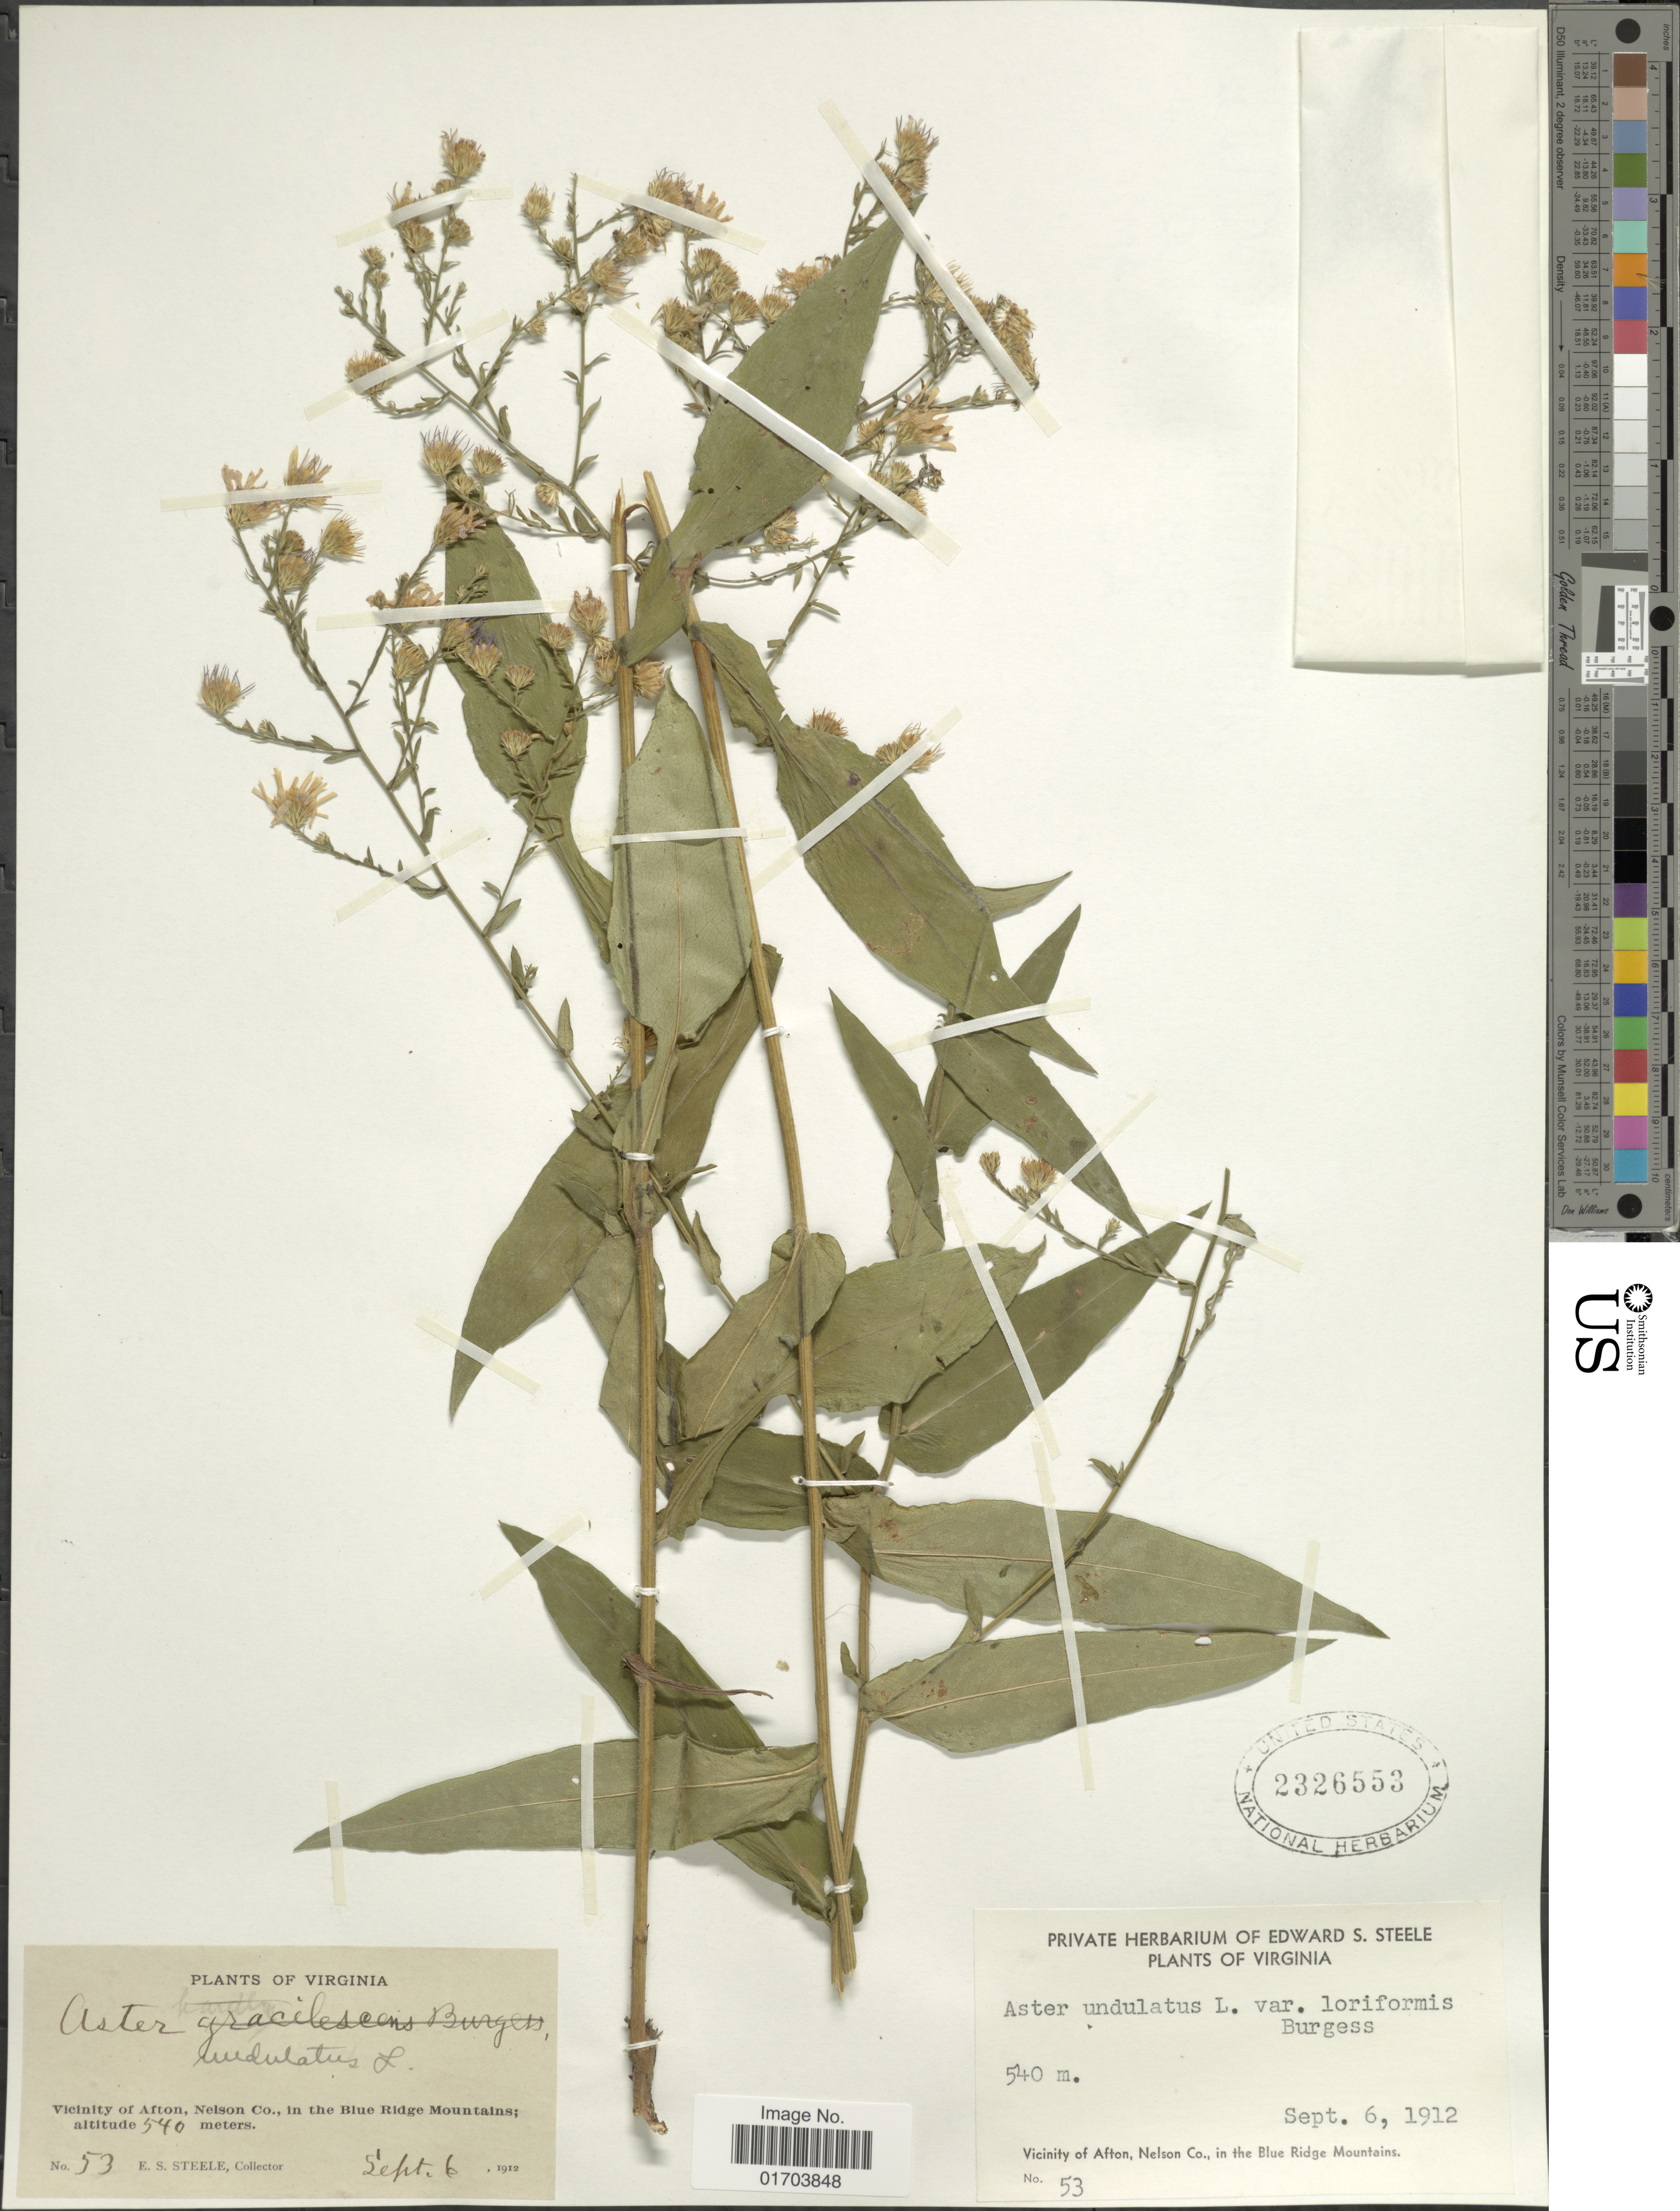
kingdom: Plantae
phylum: Tracheophyta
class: Magnoliopsida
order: Asterales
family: Asteraceae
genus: Symphyotrichum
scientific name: Symphyotrichum undulatum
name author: (L.) G.L. Nesom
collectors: E. Steele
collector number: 53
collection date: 1912-09-06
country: United States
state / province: Virginia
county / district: Nelson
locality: Vicinity of Afton, Nelson Co., in the Blue Ridge Mountains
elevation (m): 540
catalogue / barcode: US 2326553